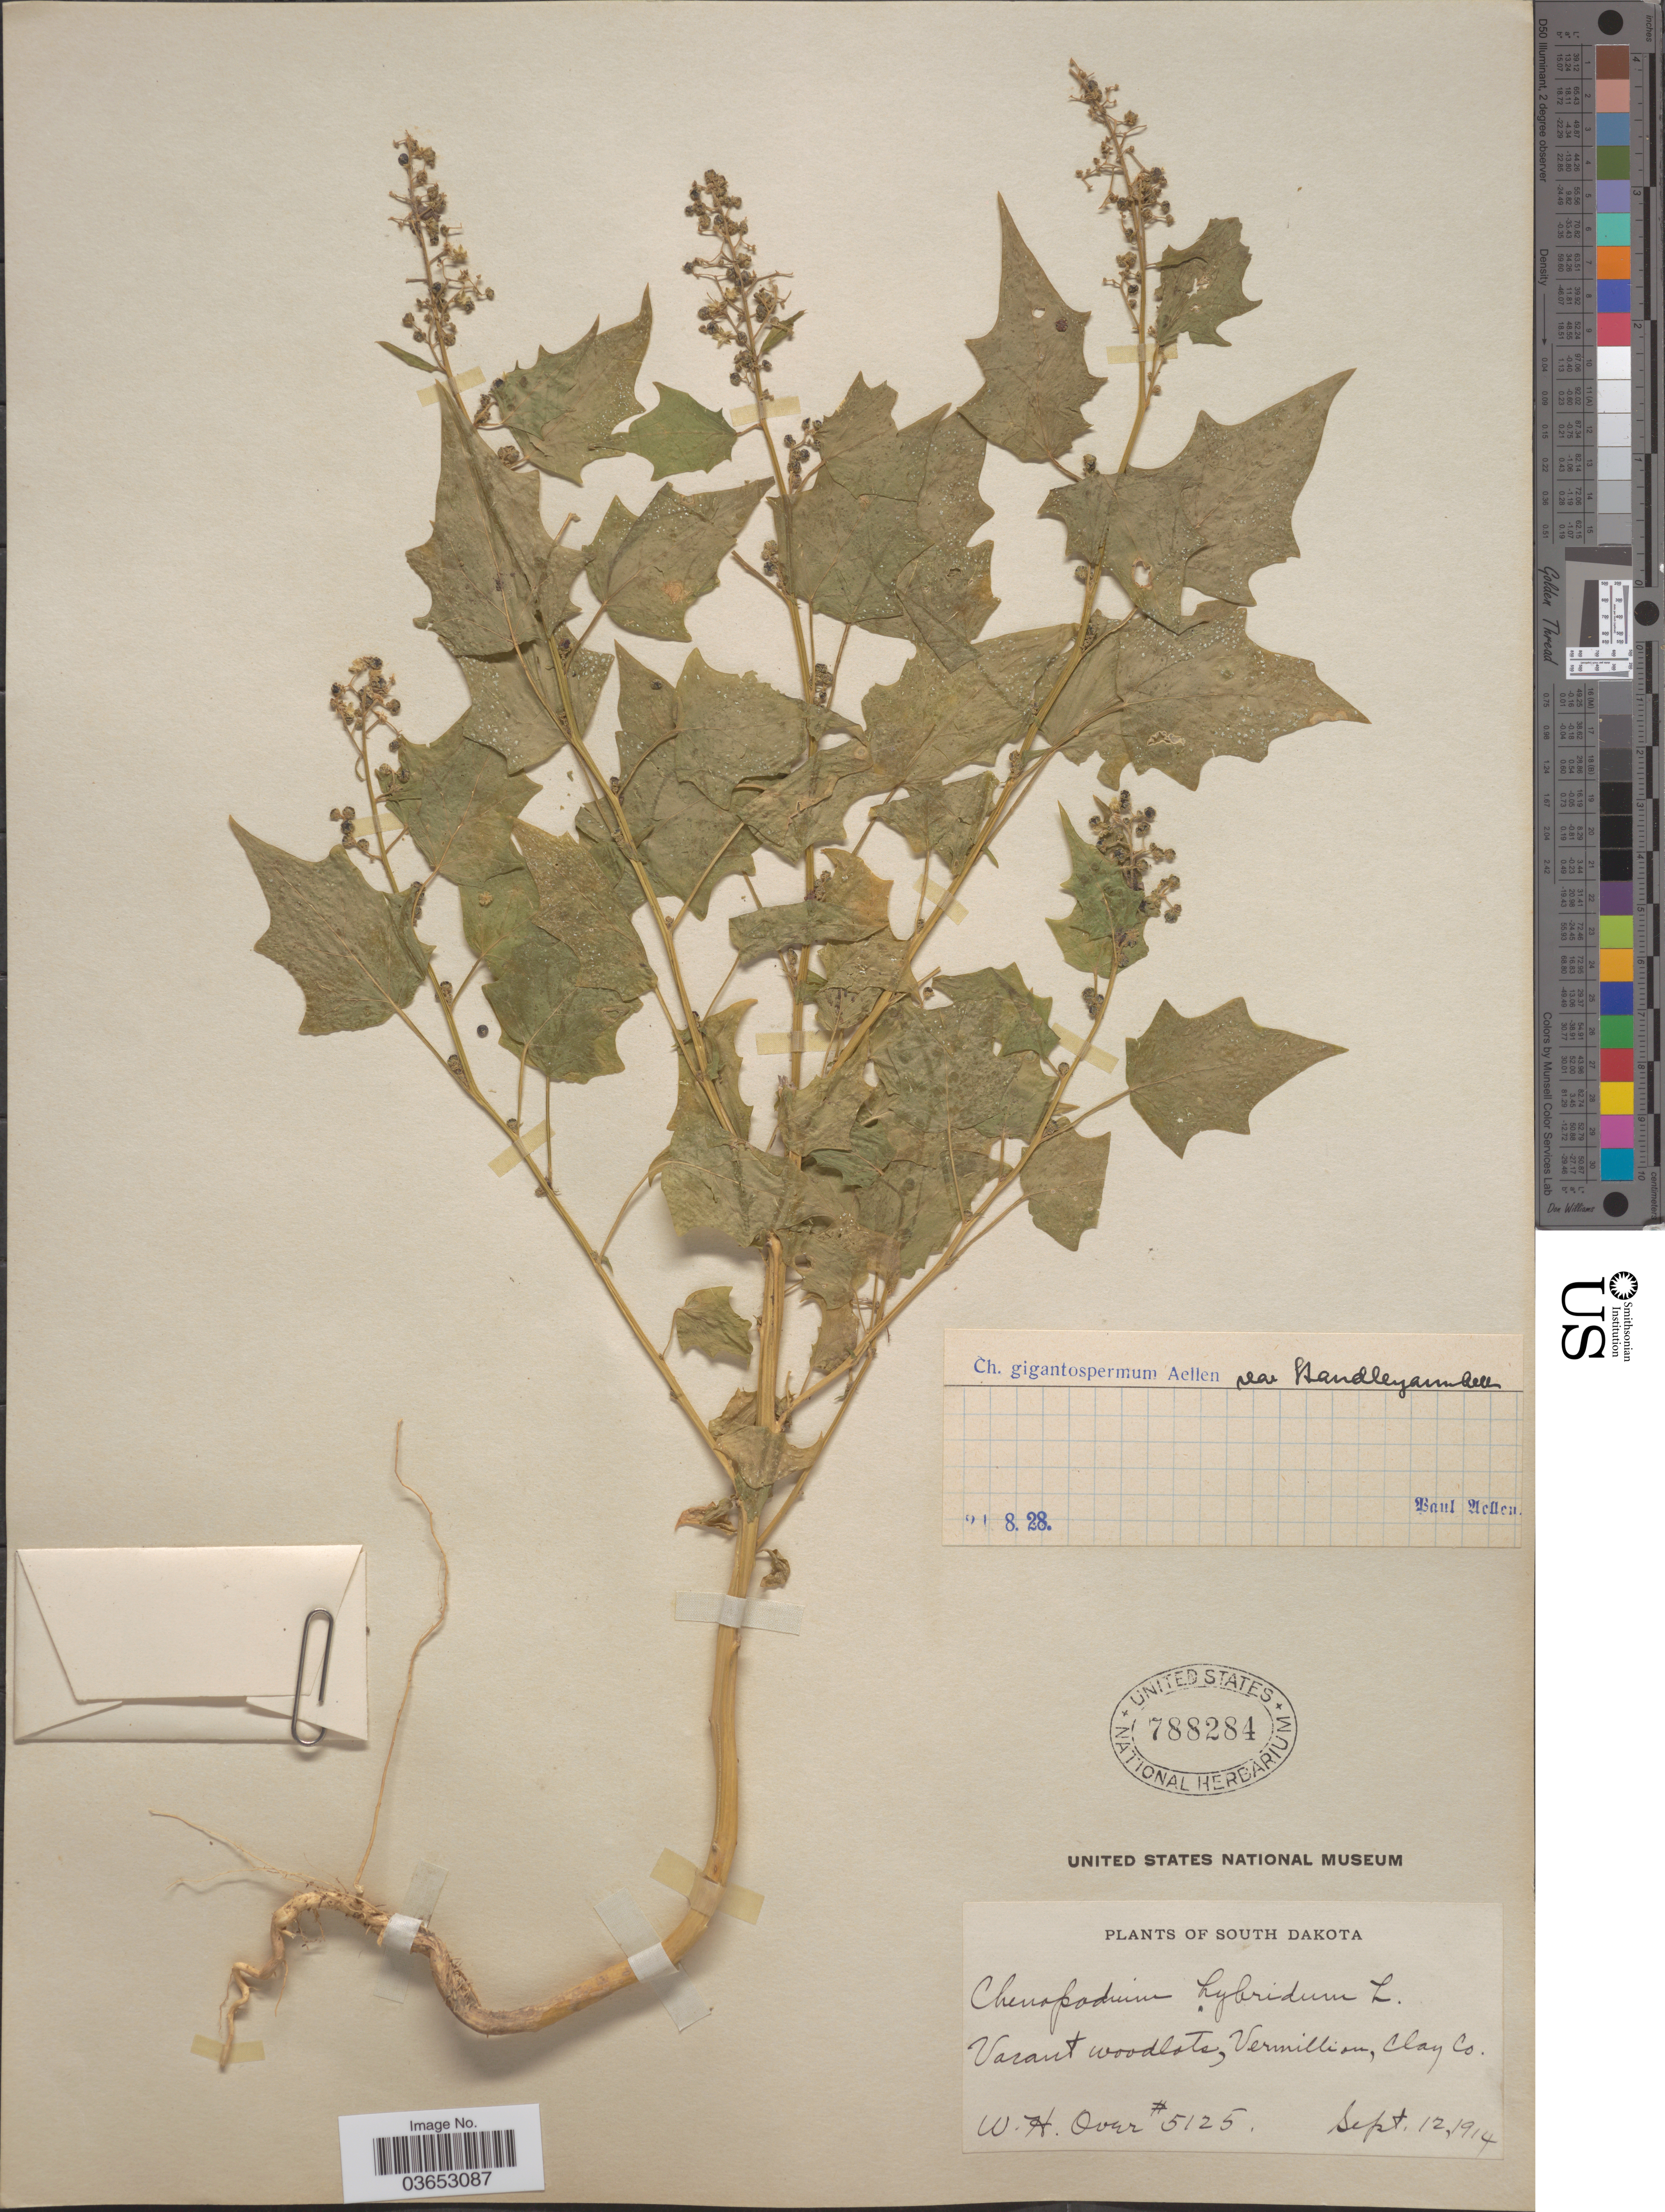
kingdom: Plantae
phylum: Tracheophyta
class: Magnoliopsida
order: Caryophyllales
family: Amaranthaceae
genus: Chenopodium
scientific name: Chenopodium gigantospermum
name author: Aellen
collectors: W. Over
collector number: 5125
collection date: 1914-09-12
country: United States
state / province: South Dakota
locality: Vacant woodlots, Vermillion, Clay Co.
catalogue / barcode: US 788284